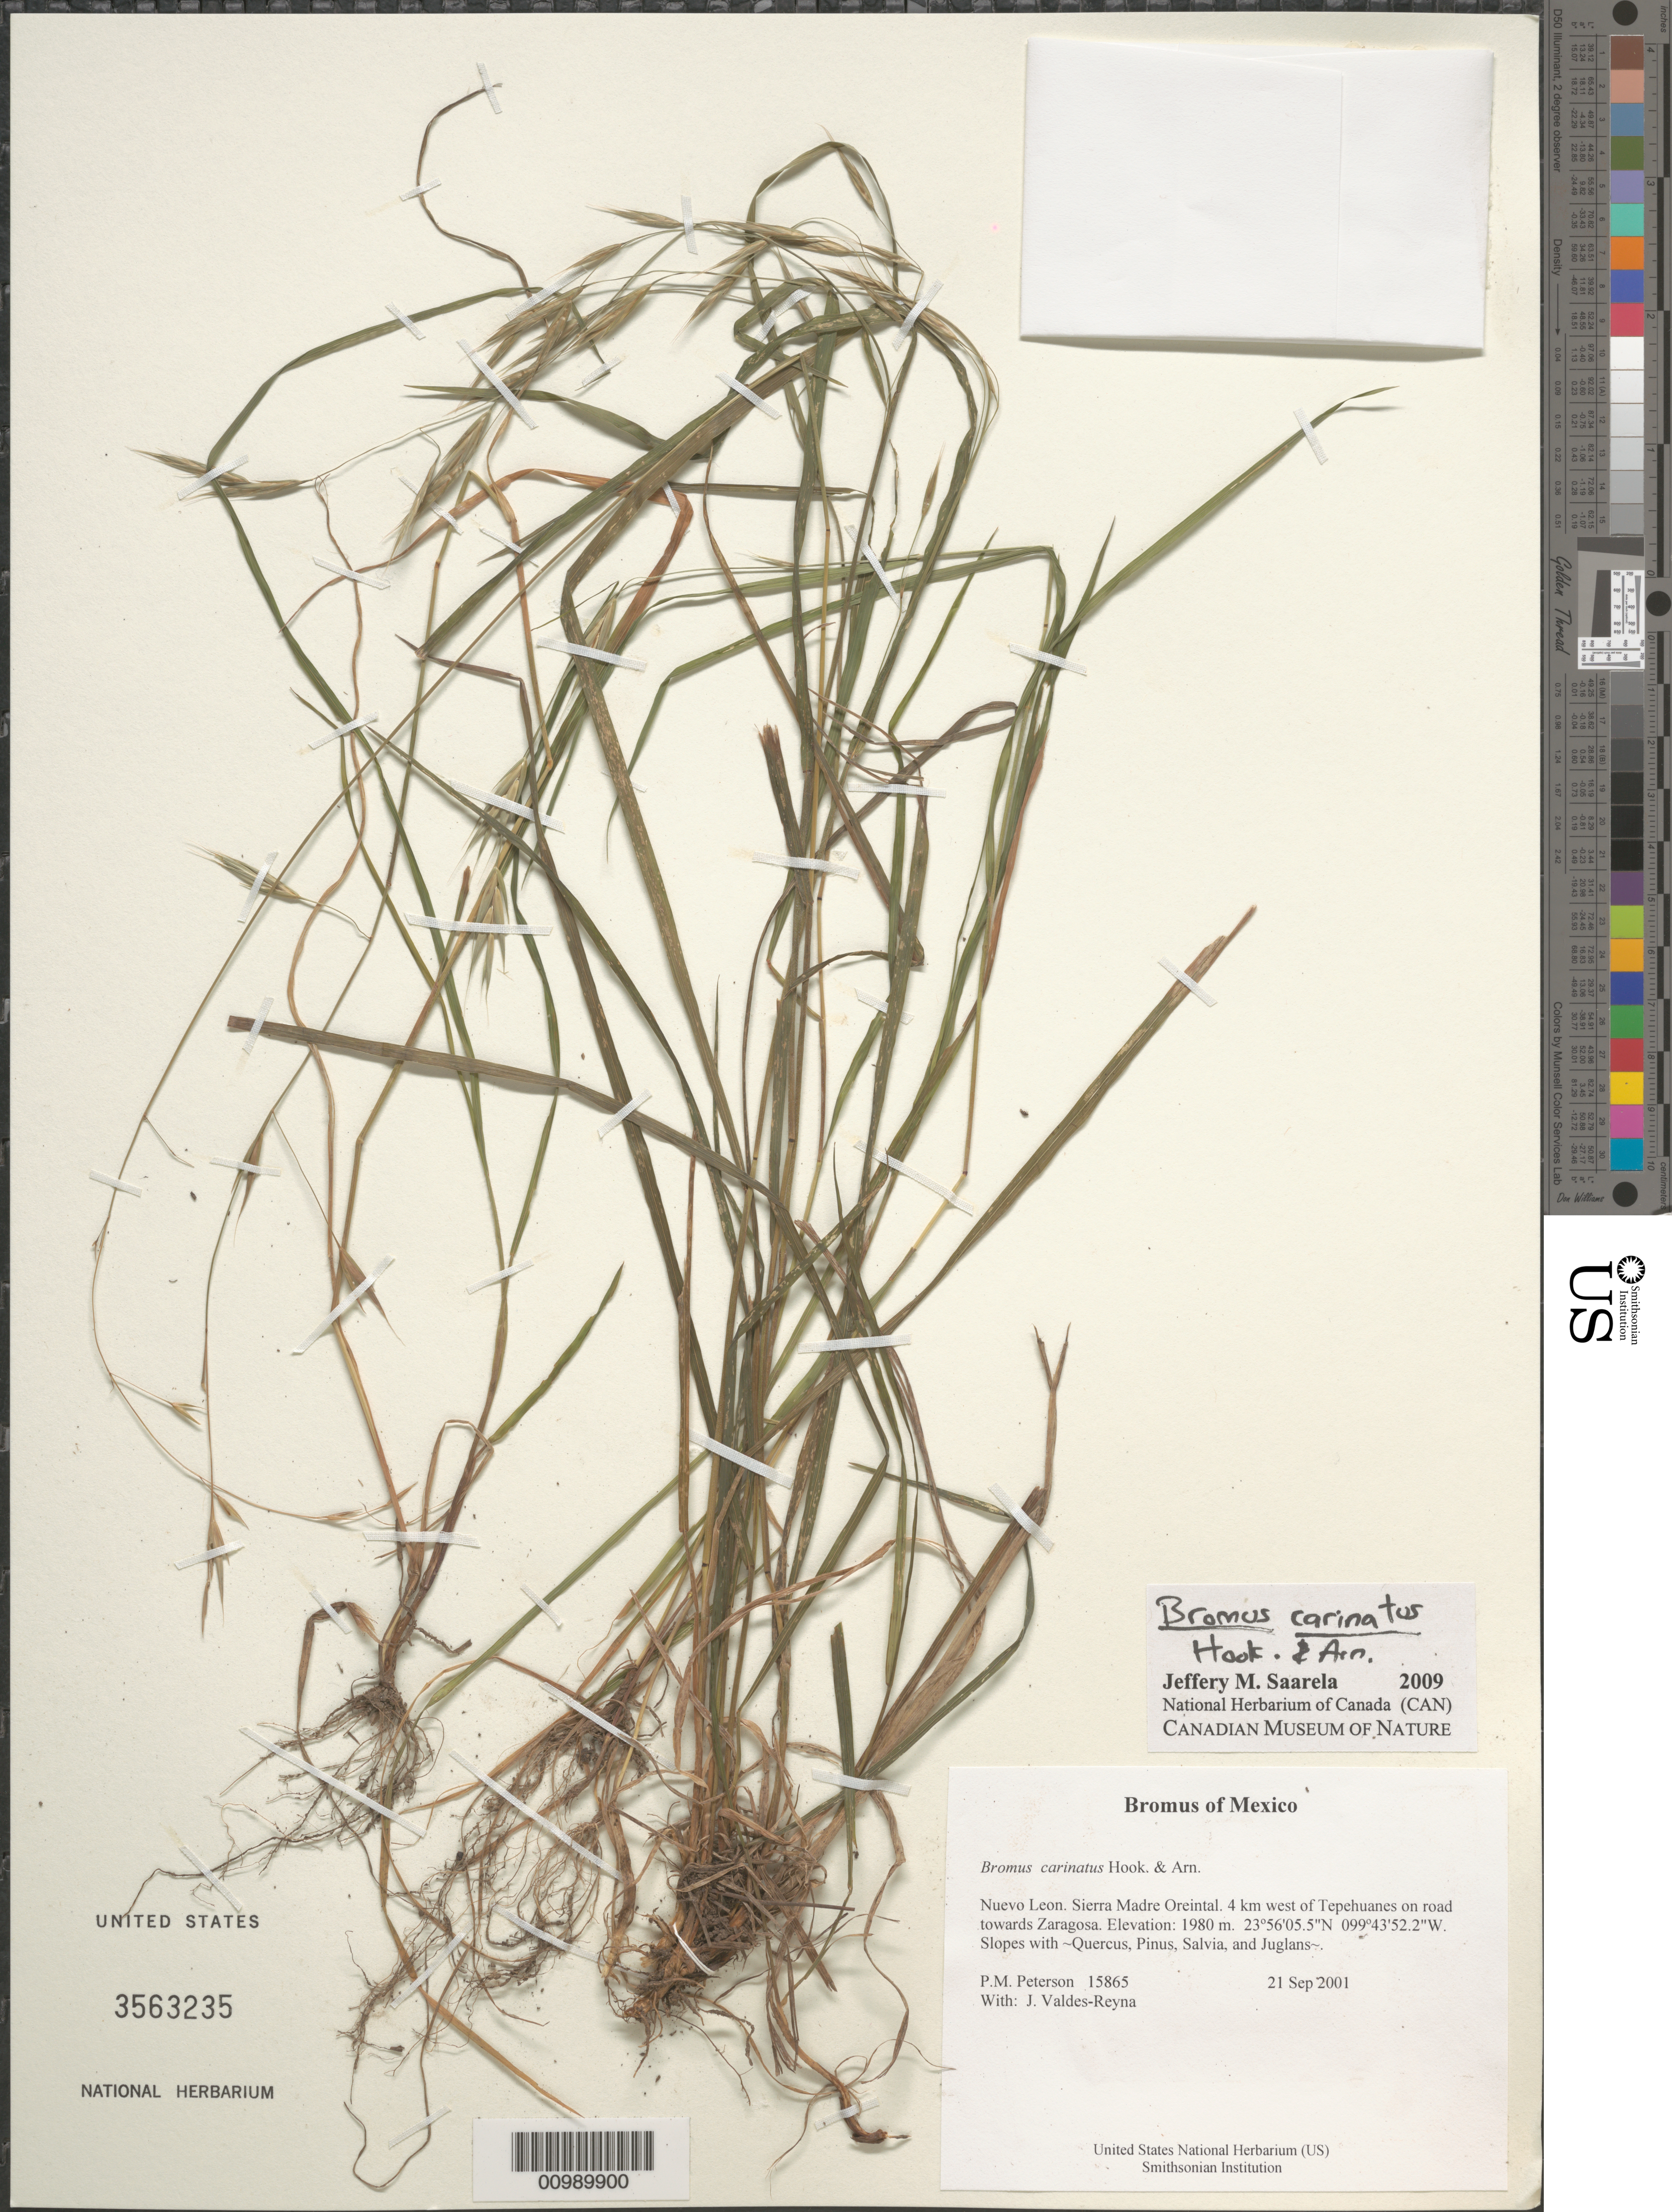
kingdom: Plantae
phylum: Tracheophyta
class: Liliopsida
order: Poales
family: Poaceae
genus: Bromus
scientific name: Bromus carinatus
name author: Hook. & Arn.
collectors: P. M. Peterson & J. Valdés-Reyna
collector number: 15865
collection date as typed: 21 Sep 2001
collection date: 2001-09-21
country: Mexico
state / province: Nuevo León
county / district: Sierra Madre Oreintal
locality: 4 km west of Tepehuanes on road towards Zaragosa.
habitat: Slopes with ~Quercus, Pinus, Salvia, and Juglans~.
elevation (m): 1980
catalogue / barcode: US 3563235